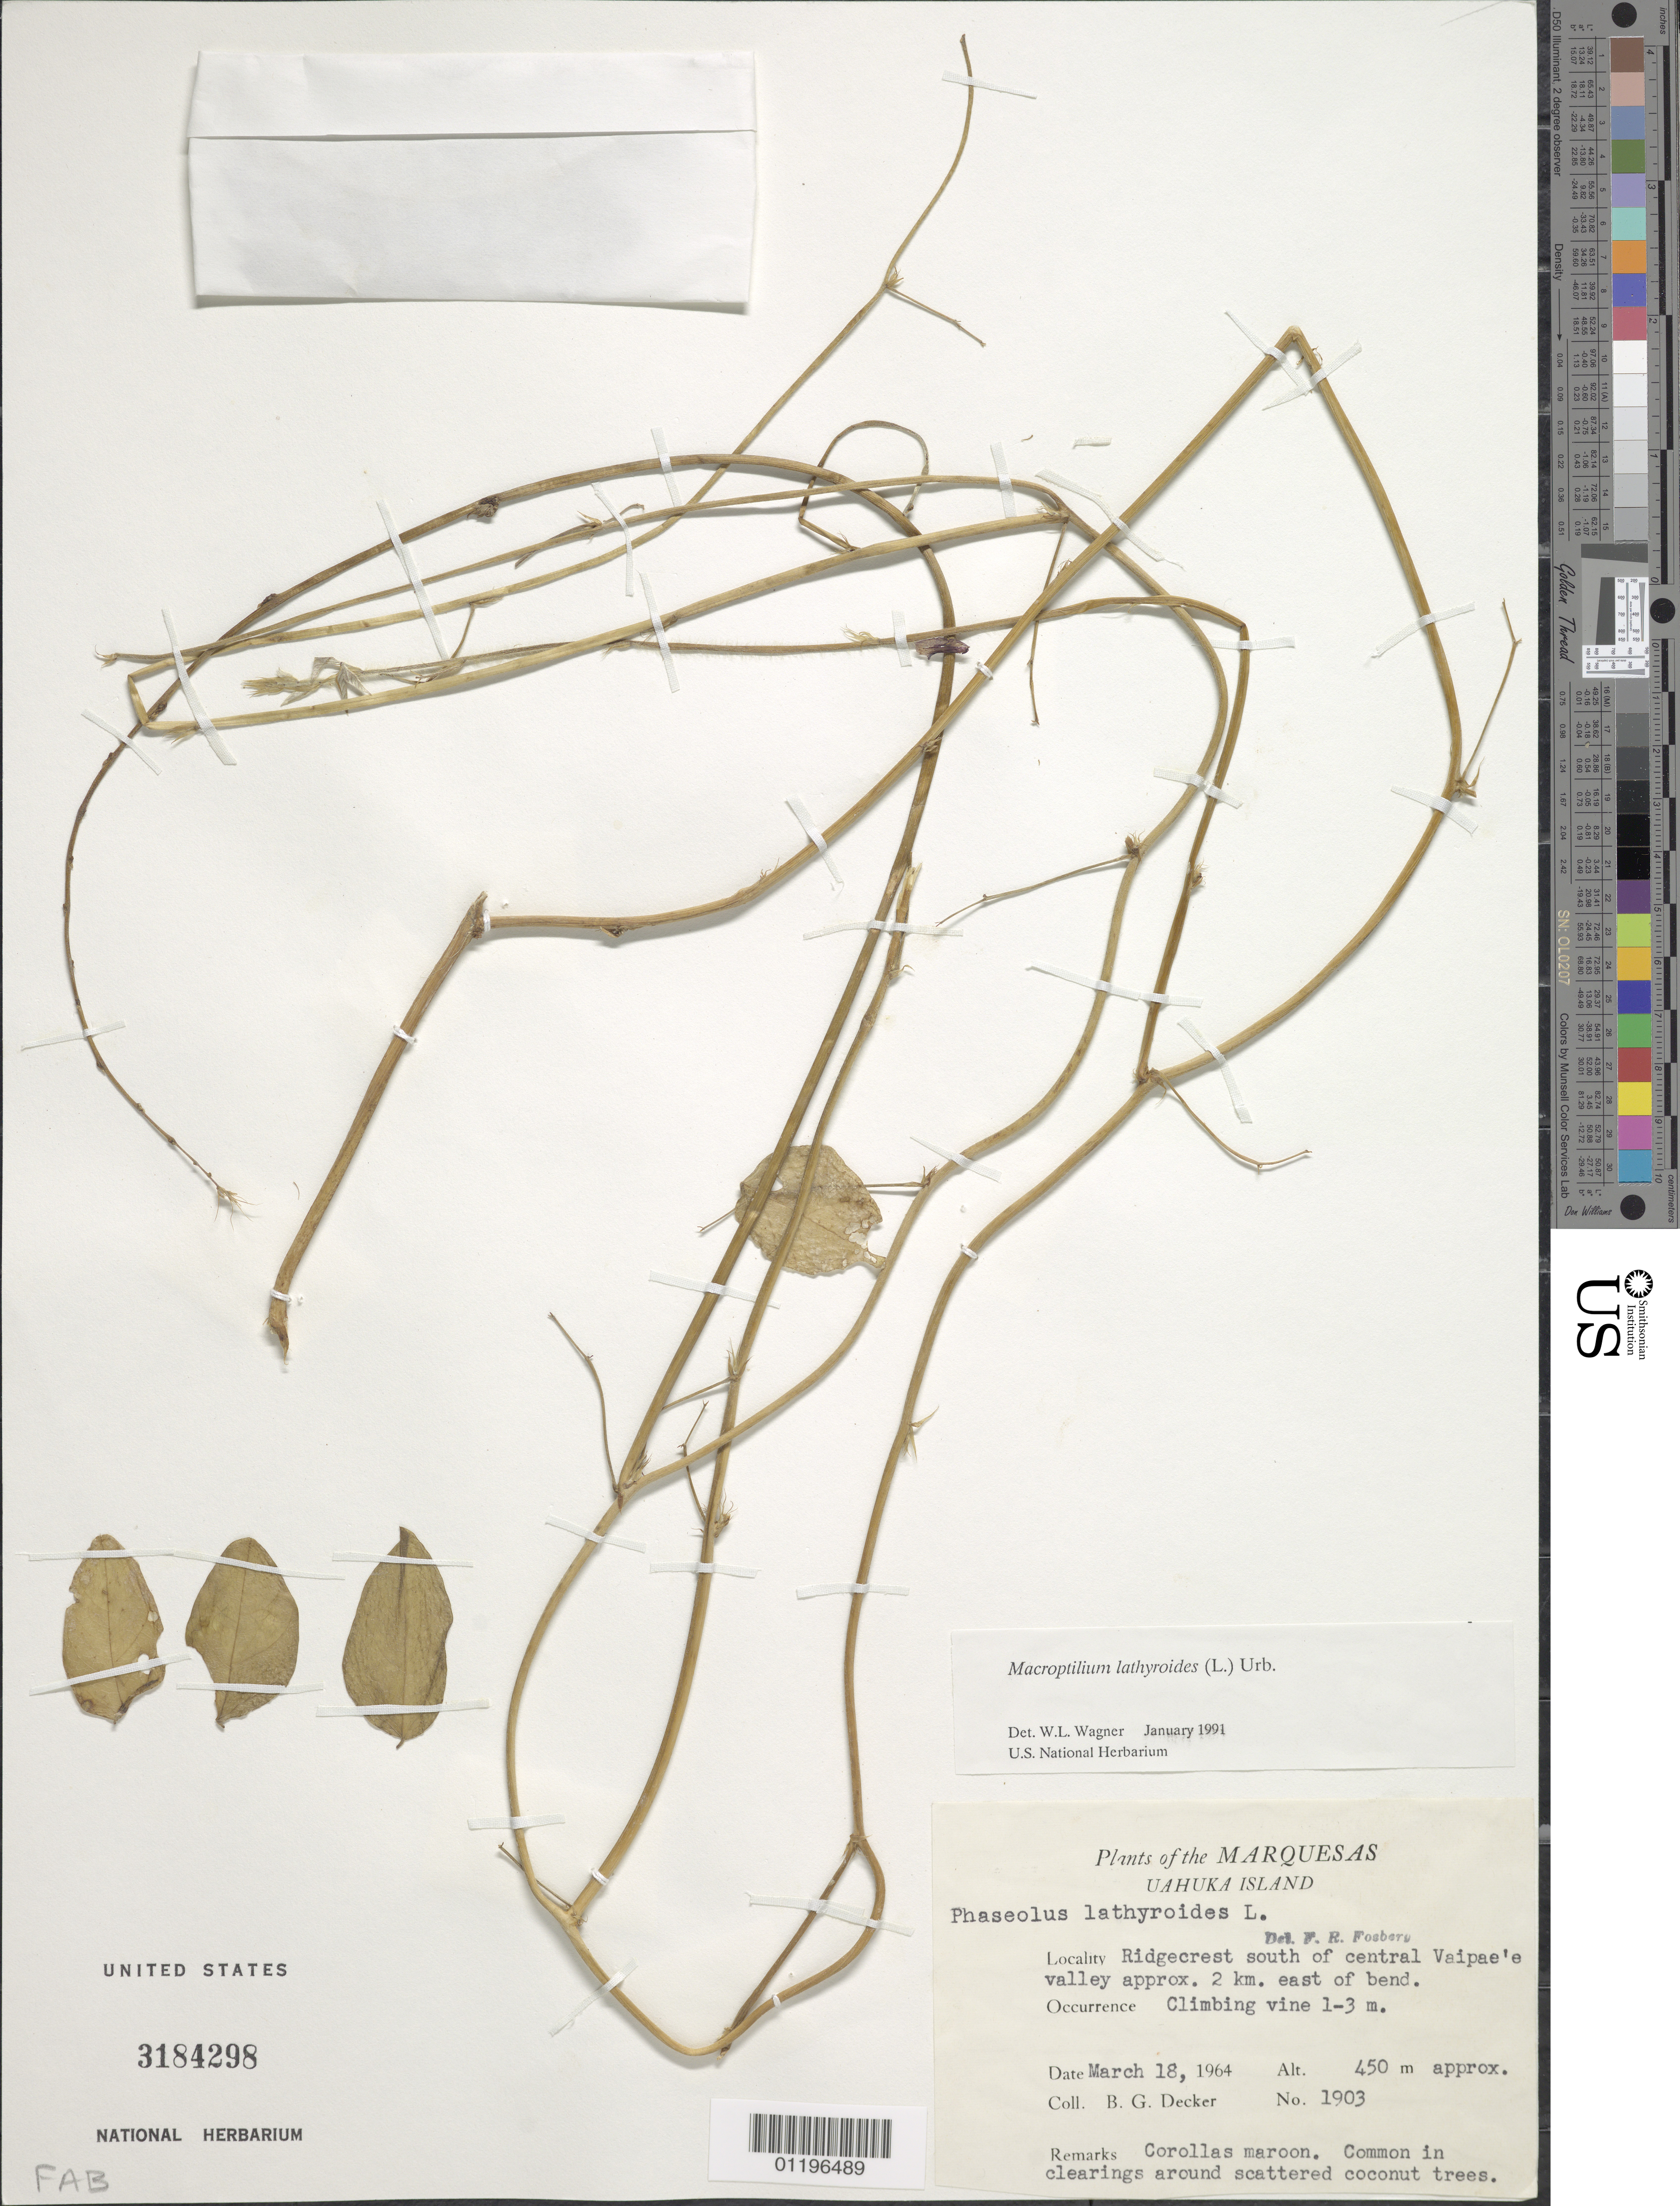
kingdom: Plantae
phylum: Tracheophyta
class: Magnoliopsida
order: Fabales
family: Fabaceae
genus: Macroptilium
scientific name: Macroptilium lathyroides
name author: (L.) Urb.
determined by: Wagner, W. L., (BOT), Smithsonian Institution - National Museum of Natural History (UNITED STATES)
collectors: B. G. Decker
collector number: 1903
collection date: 1964-03-18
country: French Polynesia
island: Ua Huka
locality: ridgecrest S of central Vaipae'e Valley, 2 km E of bend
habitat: Common in clearings around scattered coconut trees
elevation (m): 450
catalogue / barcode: US 3184298